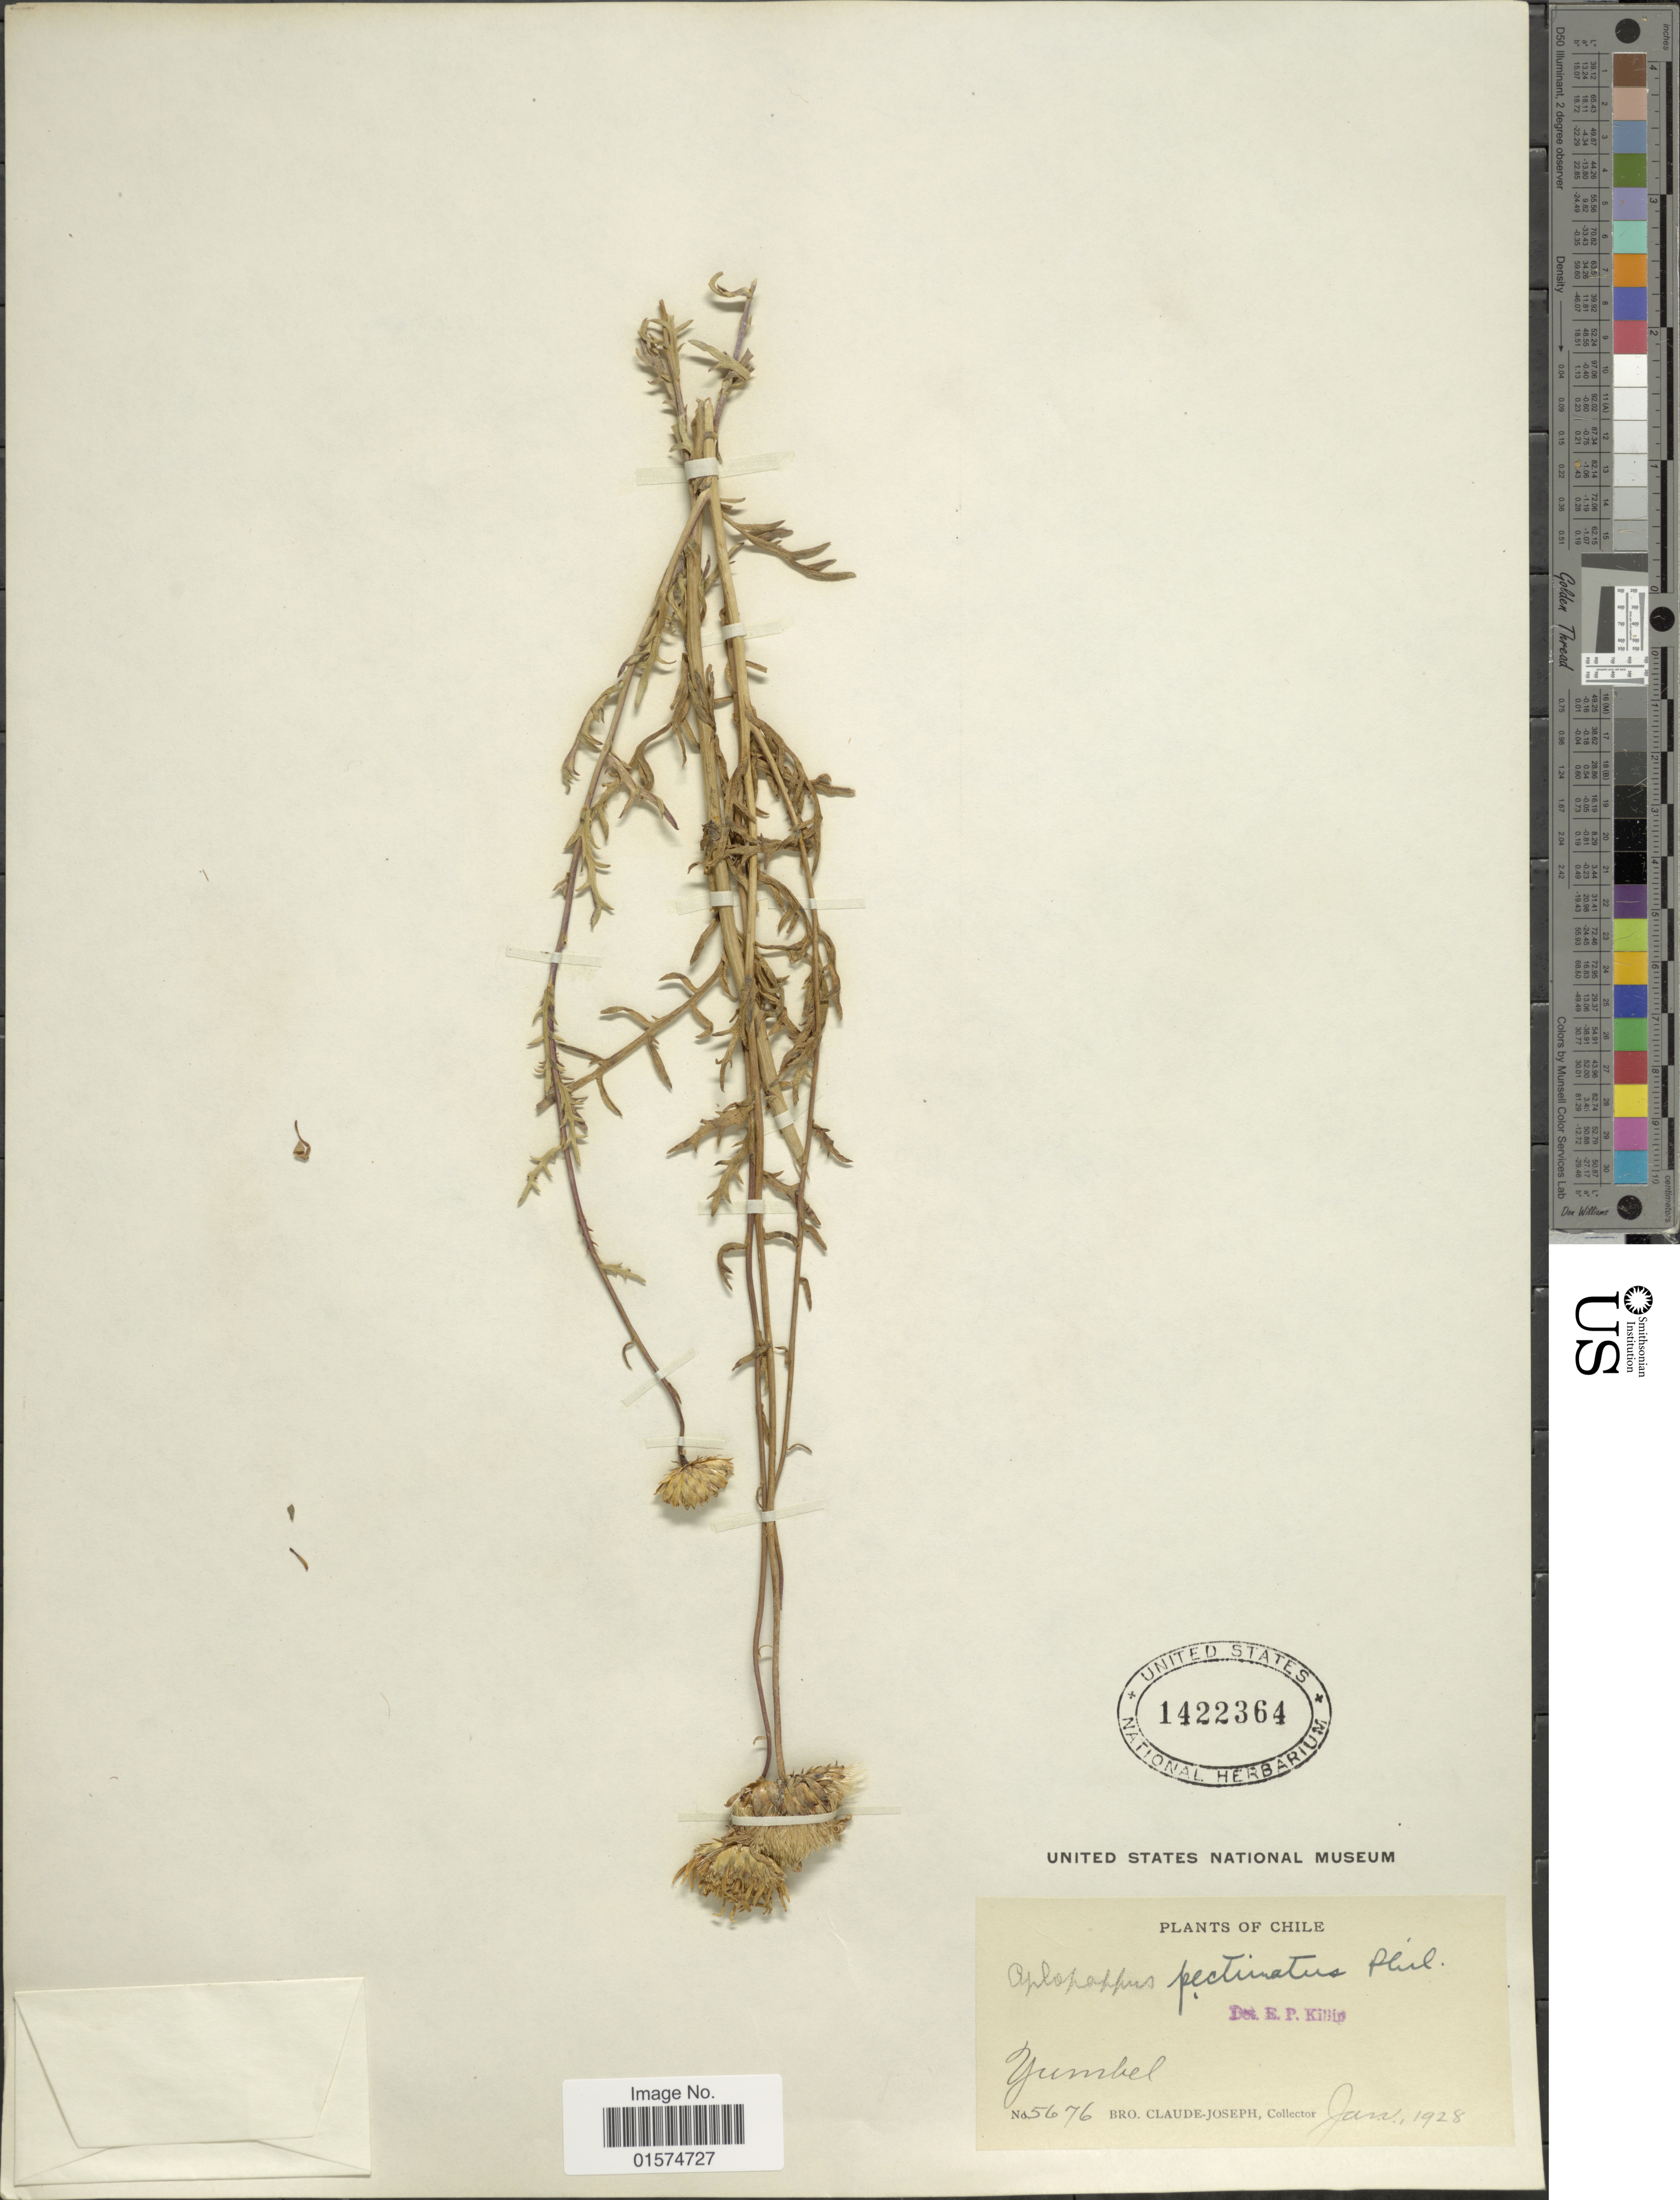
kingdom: Plantae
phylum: Tracheophyta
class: Magnoliopsida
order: Asterales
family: Asteraceae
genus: Notopappus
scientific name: Notopappus pectinatus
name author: (Phil.) Klingenb.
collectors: Bro. Claude-Joseph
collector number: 5676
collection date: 1928-01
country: Chile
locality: Yumbel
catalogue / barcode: US 1422364